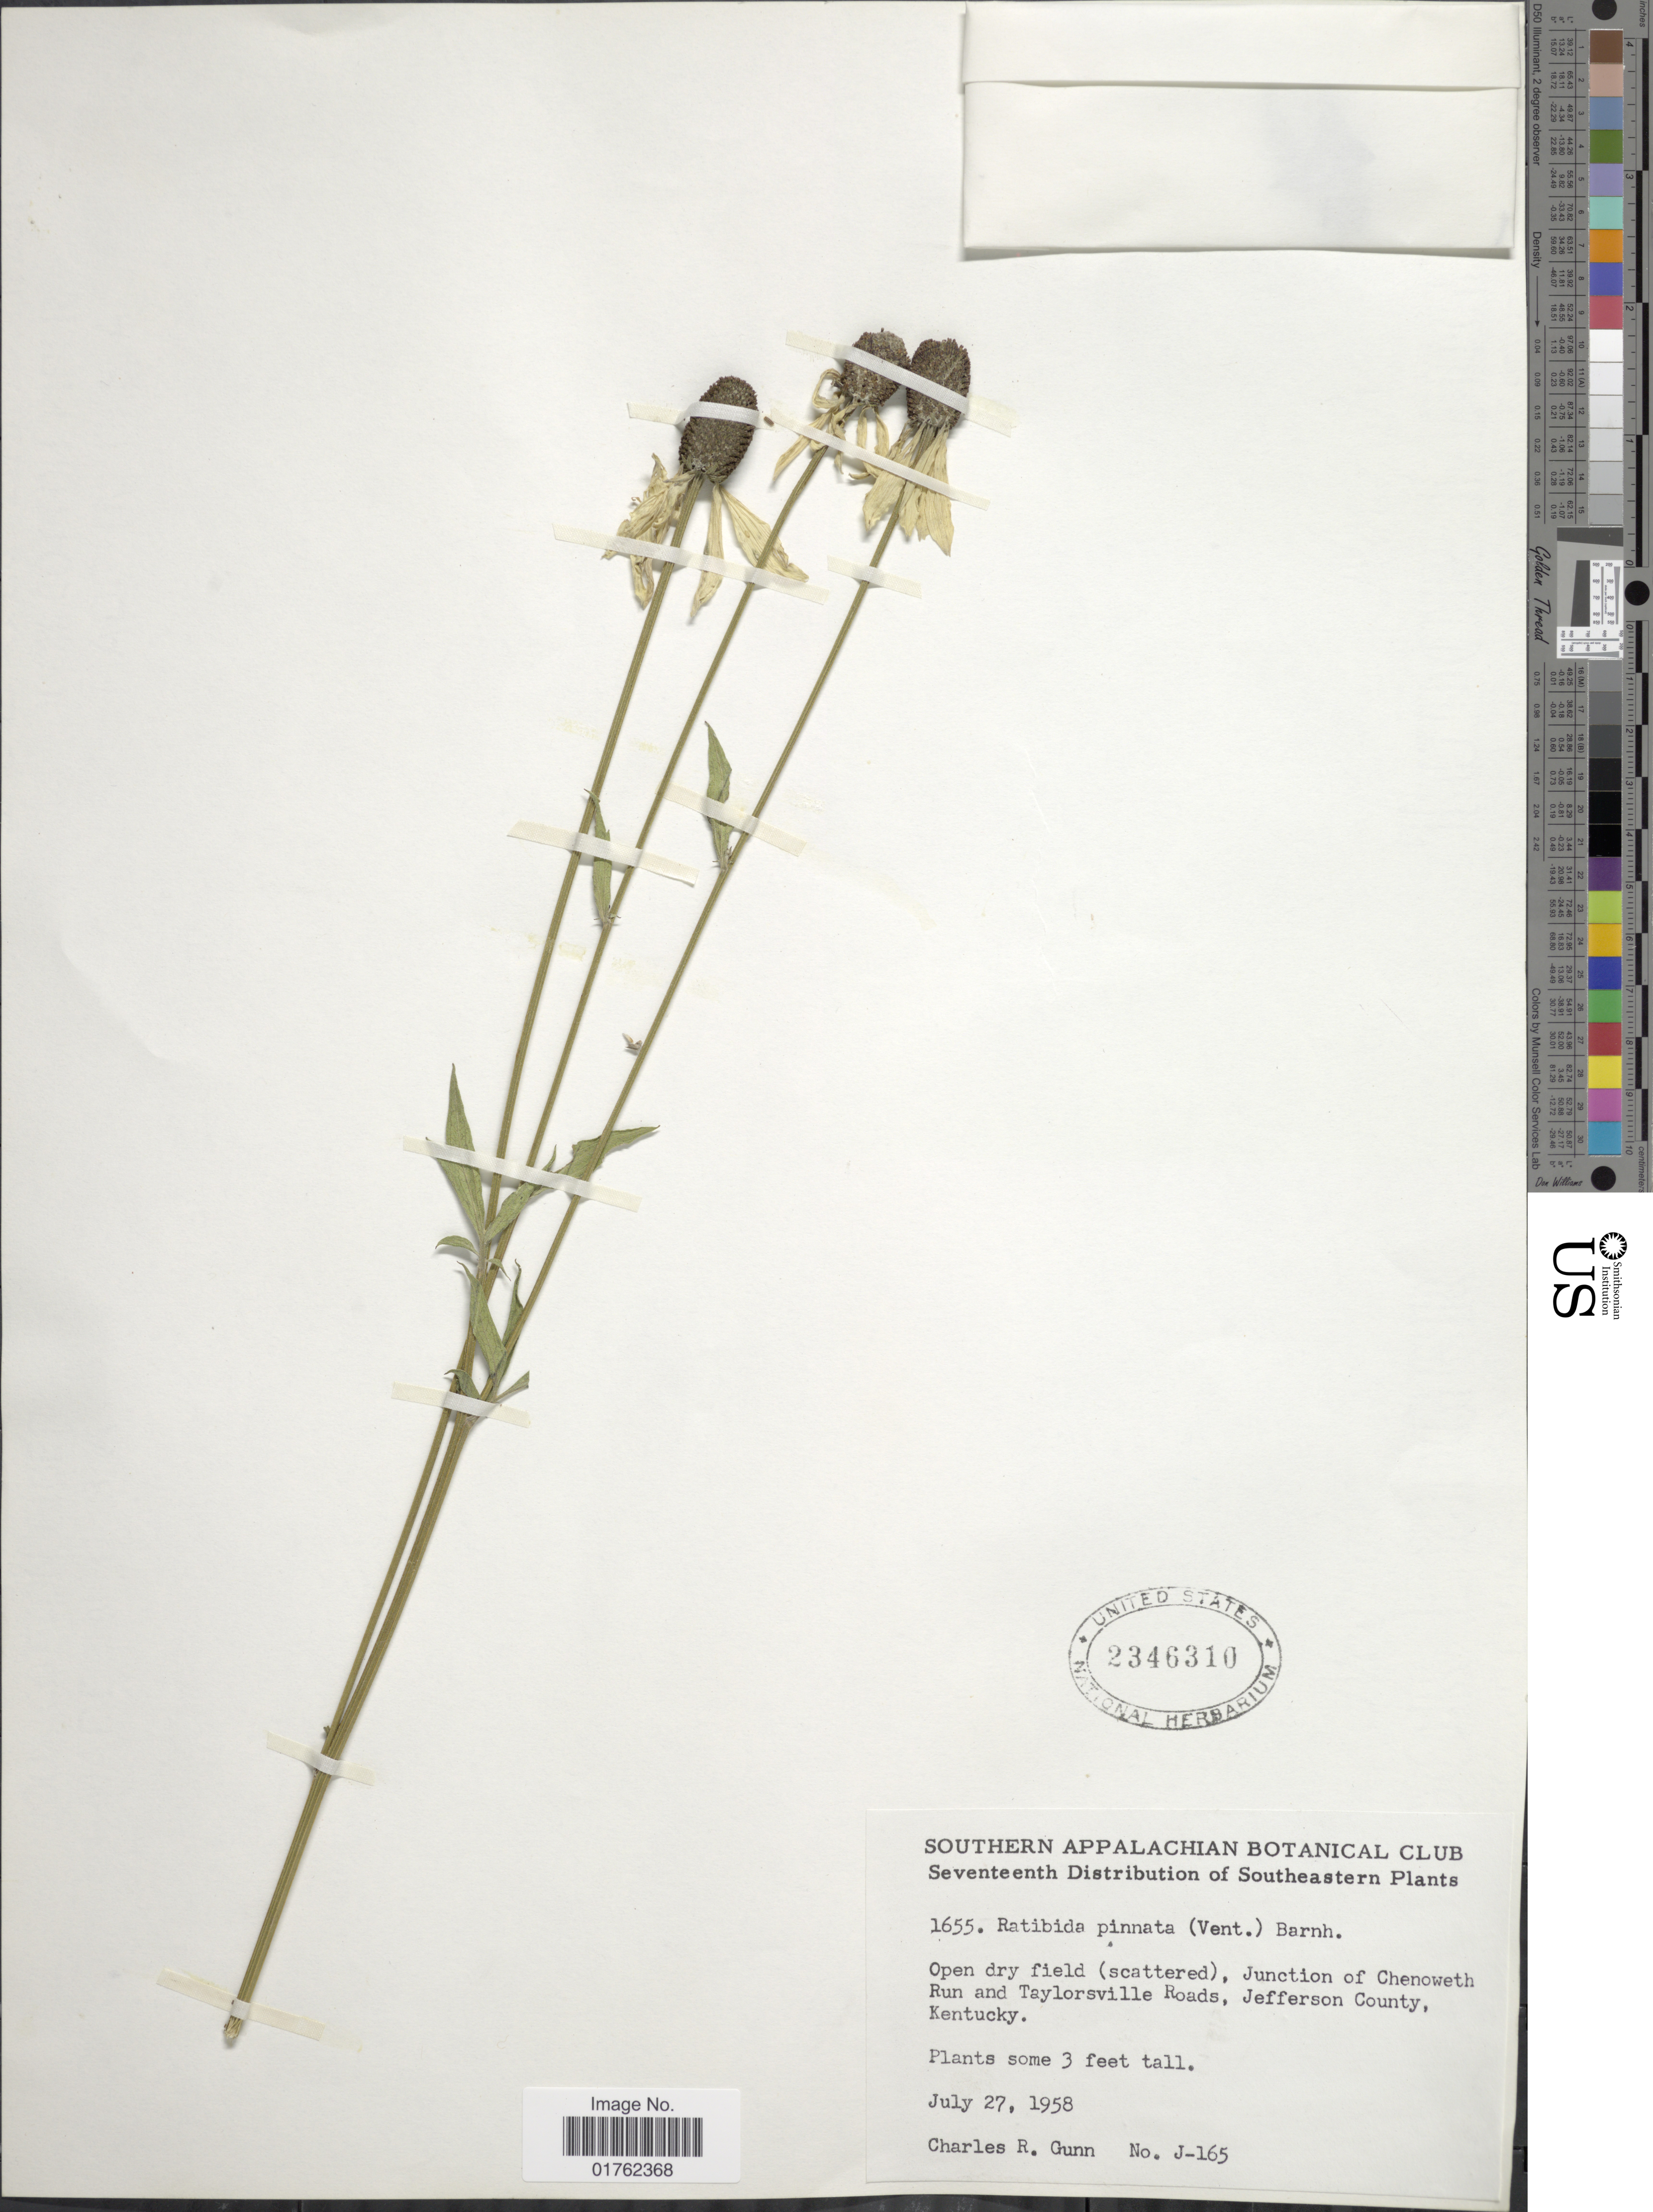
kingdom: Plantae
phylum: Tracheophyta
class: Magnoliopsida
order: Asterales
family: Asteraceae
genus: Ratibida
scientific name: Ratibida pinnata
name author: (Vent.) Barnhart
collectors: C. R. Gunn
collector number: J-165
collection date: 1958-07-27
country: United States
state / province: Kentucky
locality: Southeastern, Junction of Chenoweth Run and Taylorsville Roads, Jefferson County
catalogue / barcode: US 2346310